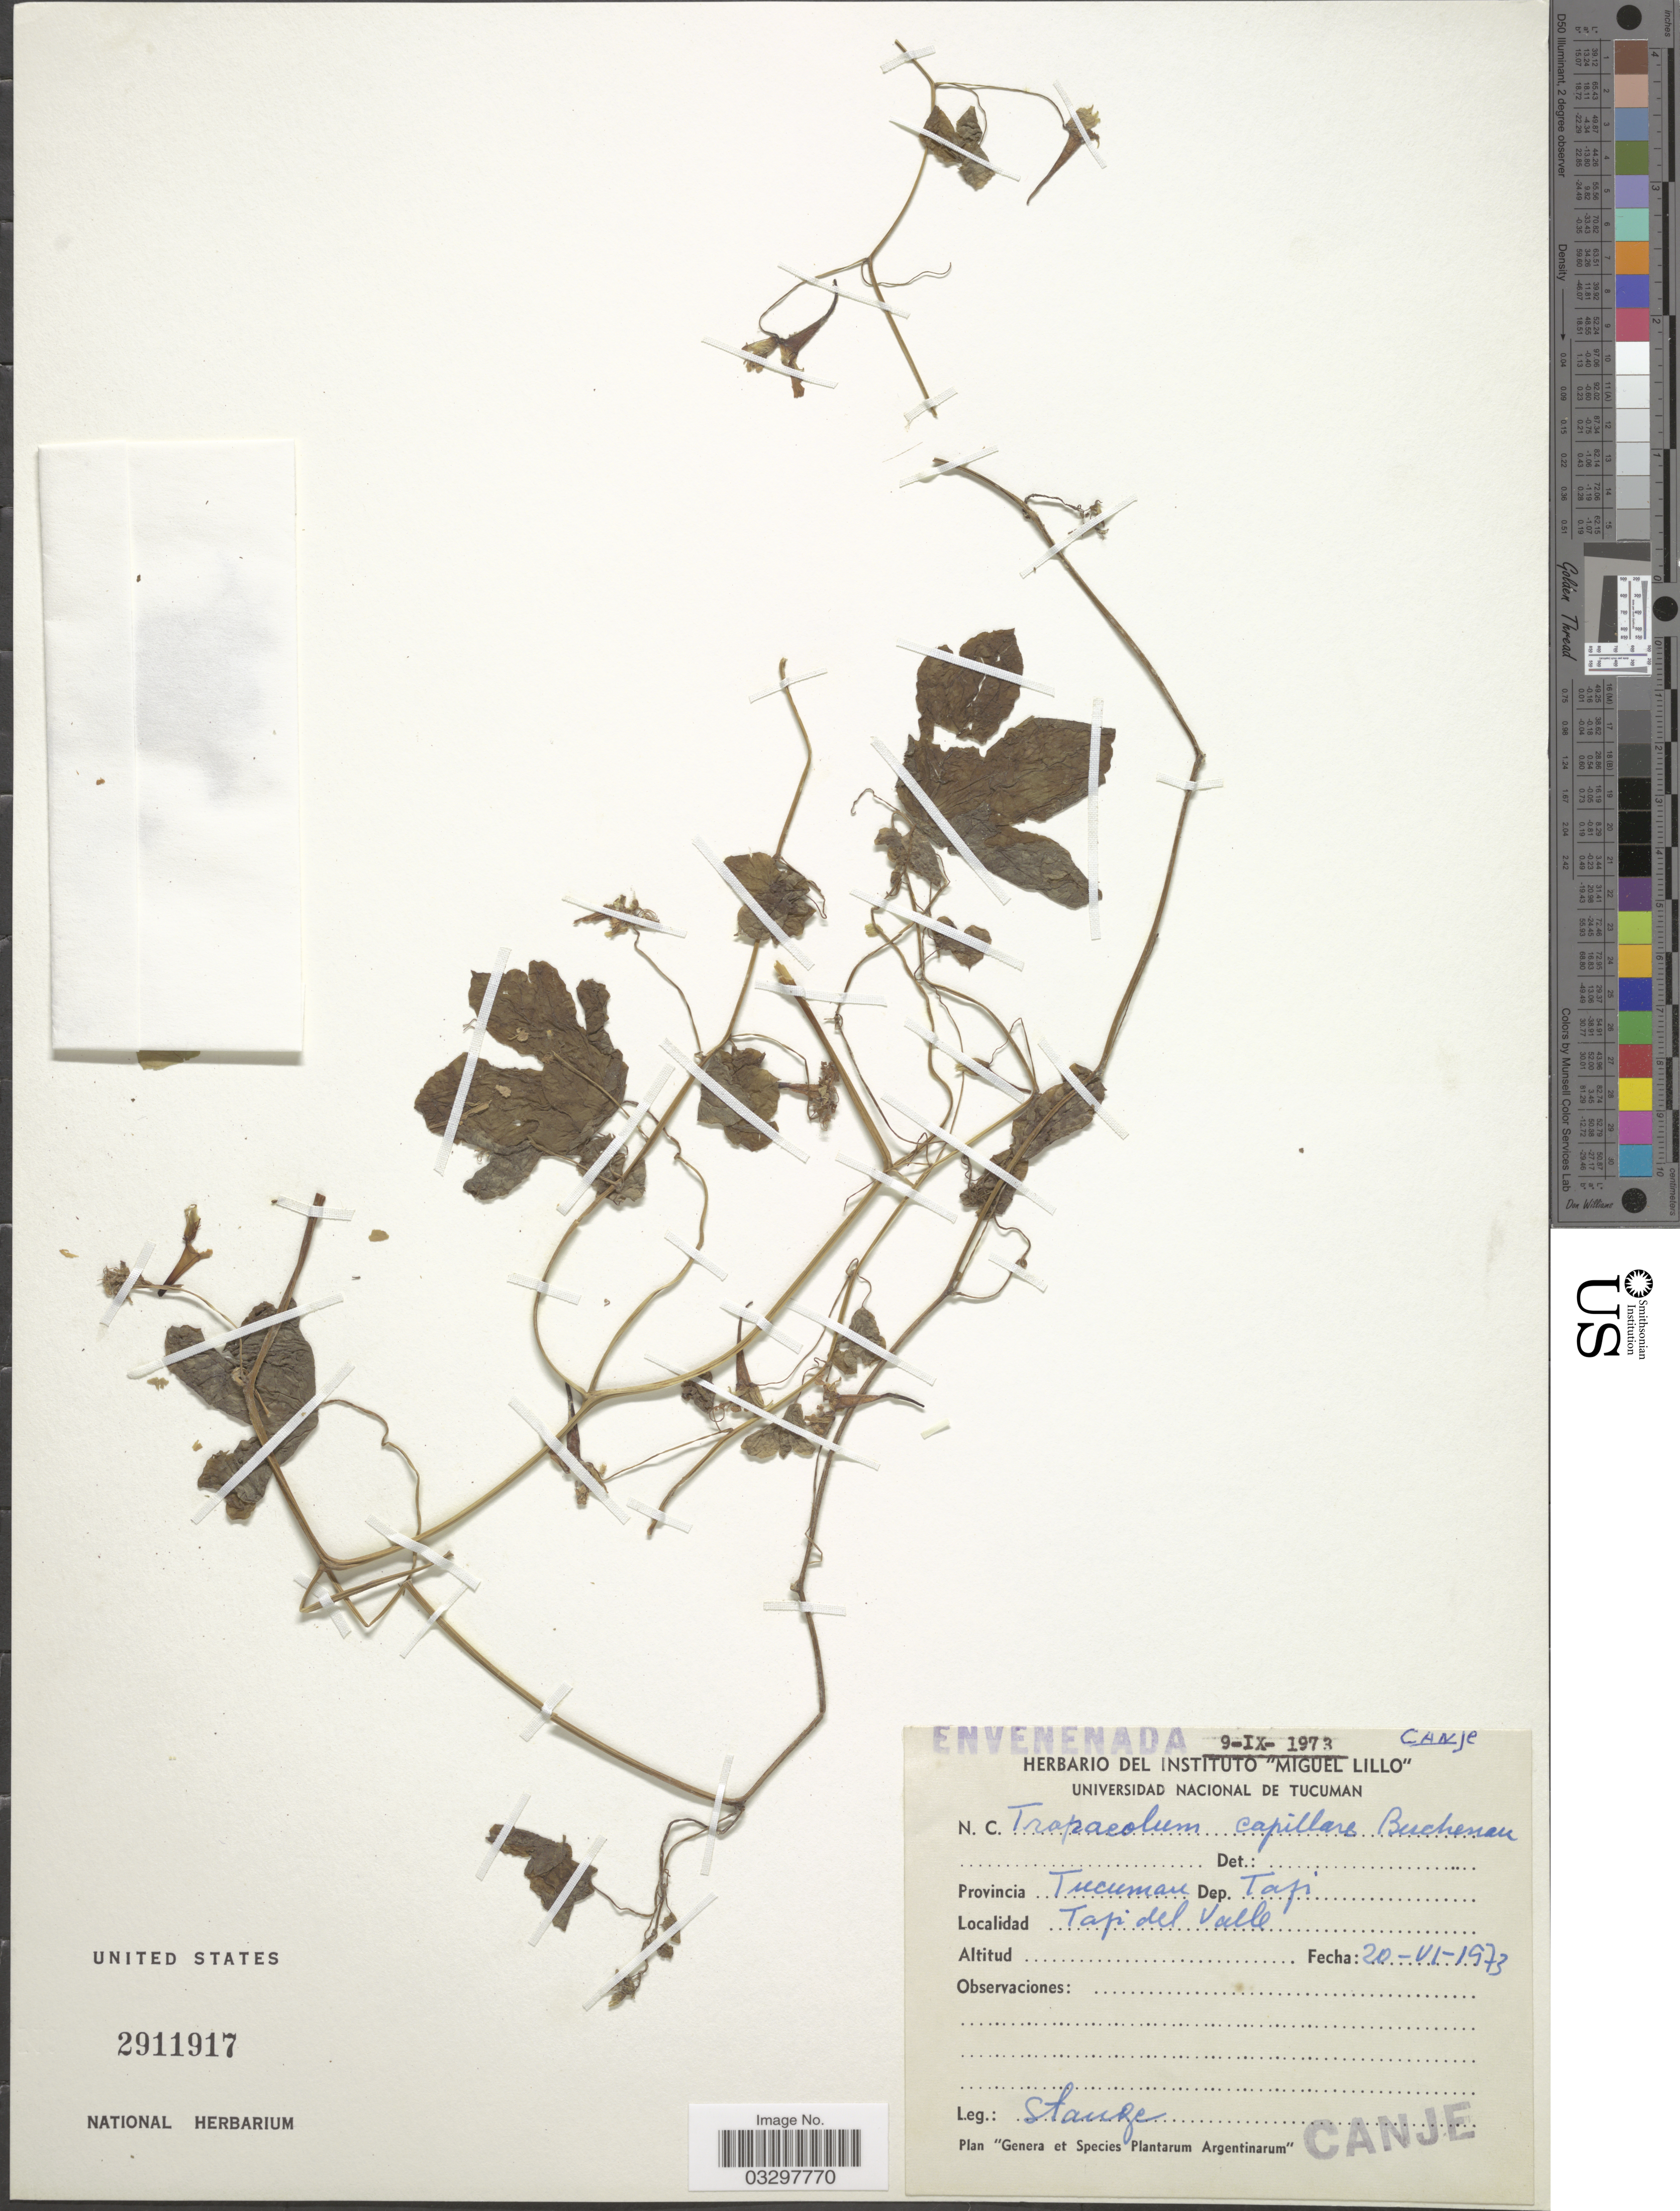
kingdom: Plantae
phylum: Tracheophyta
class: Magnoliopsida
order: Brassicales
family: Tropaeolaceae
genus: Tropaeolum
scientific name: Tropaeolum capillare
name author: Buchenau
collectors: Stauze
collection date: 1973-06-20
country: Argentina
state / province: Tucuman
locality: Provincia Tucuman. Dep. Tafi. Tafi del Valle.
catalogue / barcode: US 2911917